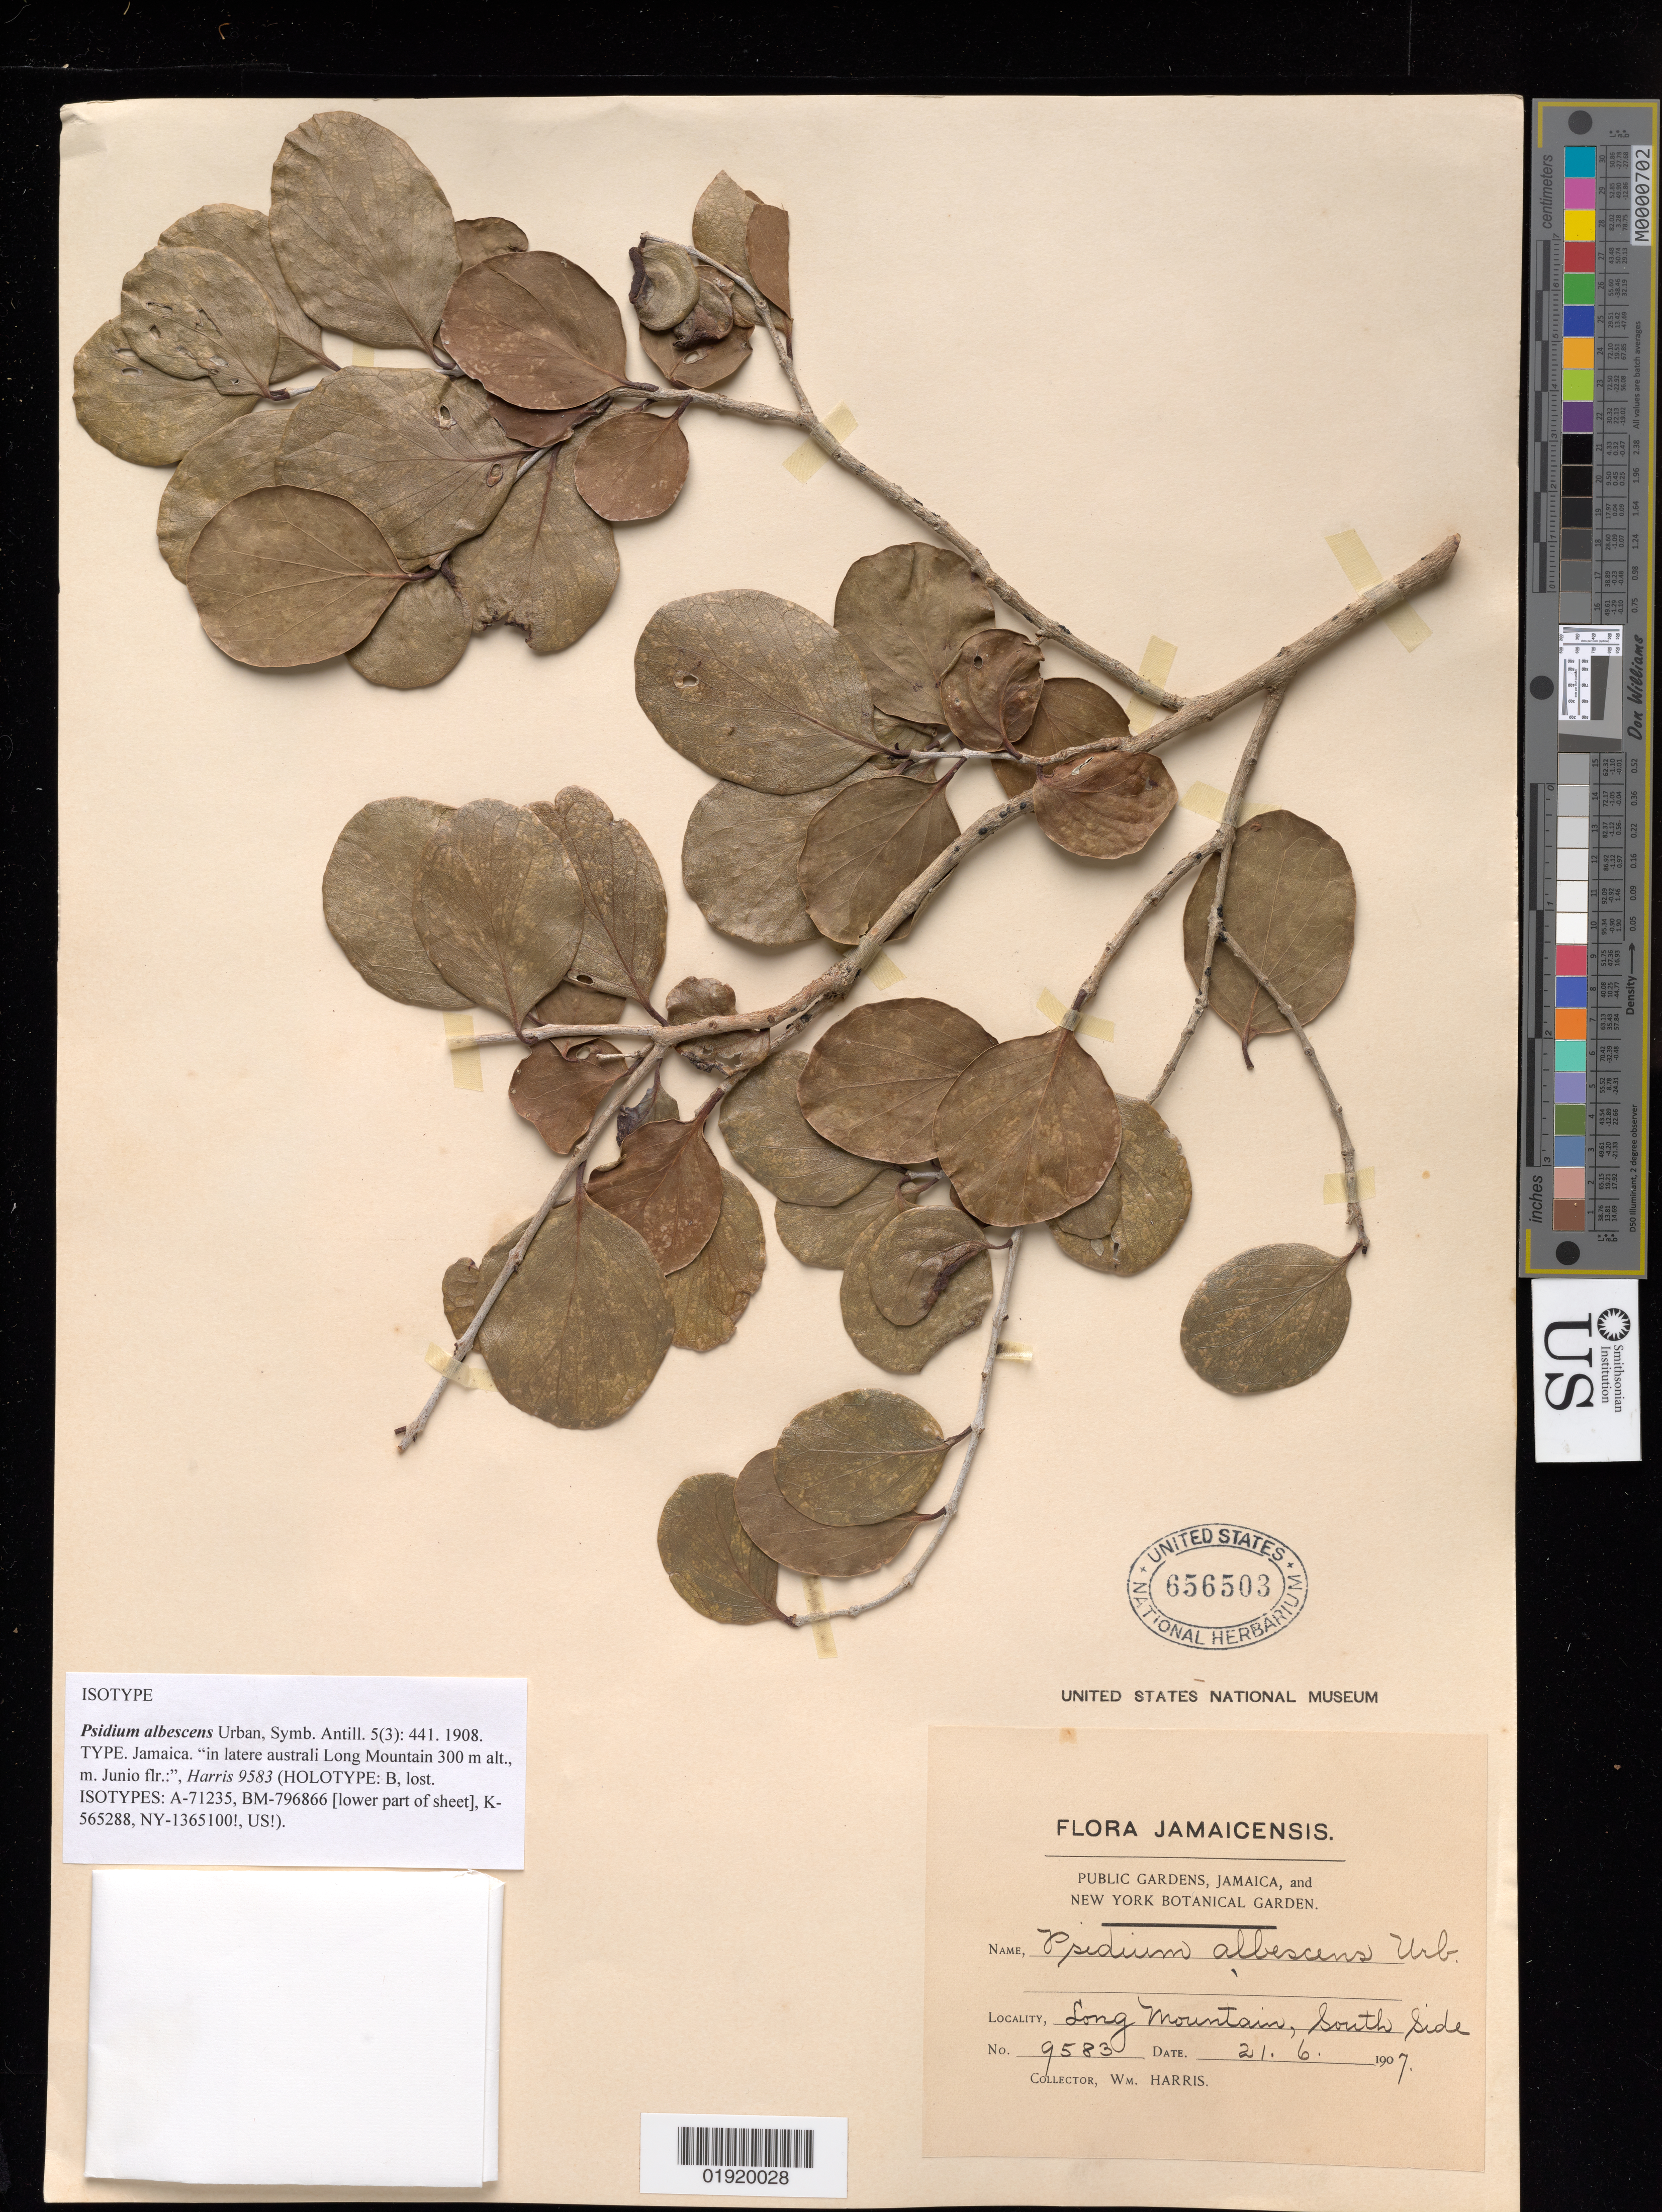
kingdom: Plantae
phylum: Tracheophyta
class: Magnoliopsida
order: Myrtales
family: Myrtaceae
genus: Psidium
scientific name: Psidium albescens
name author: Urb.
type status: Isotype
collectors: W. H. Harris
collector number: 9583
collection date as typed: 21 Jun 1907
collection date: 1907-06-21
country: Jamaica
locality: Long Mountain, south side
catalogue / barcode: US 656503